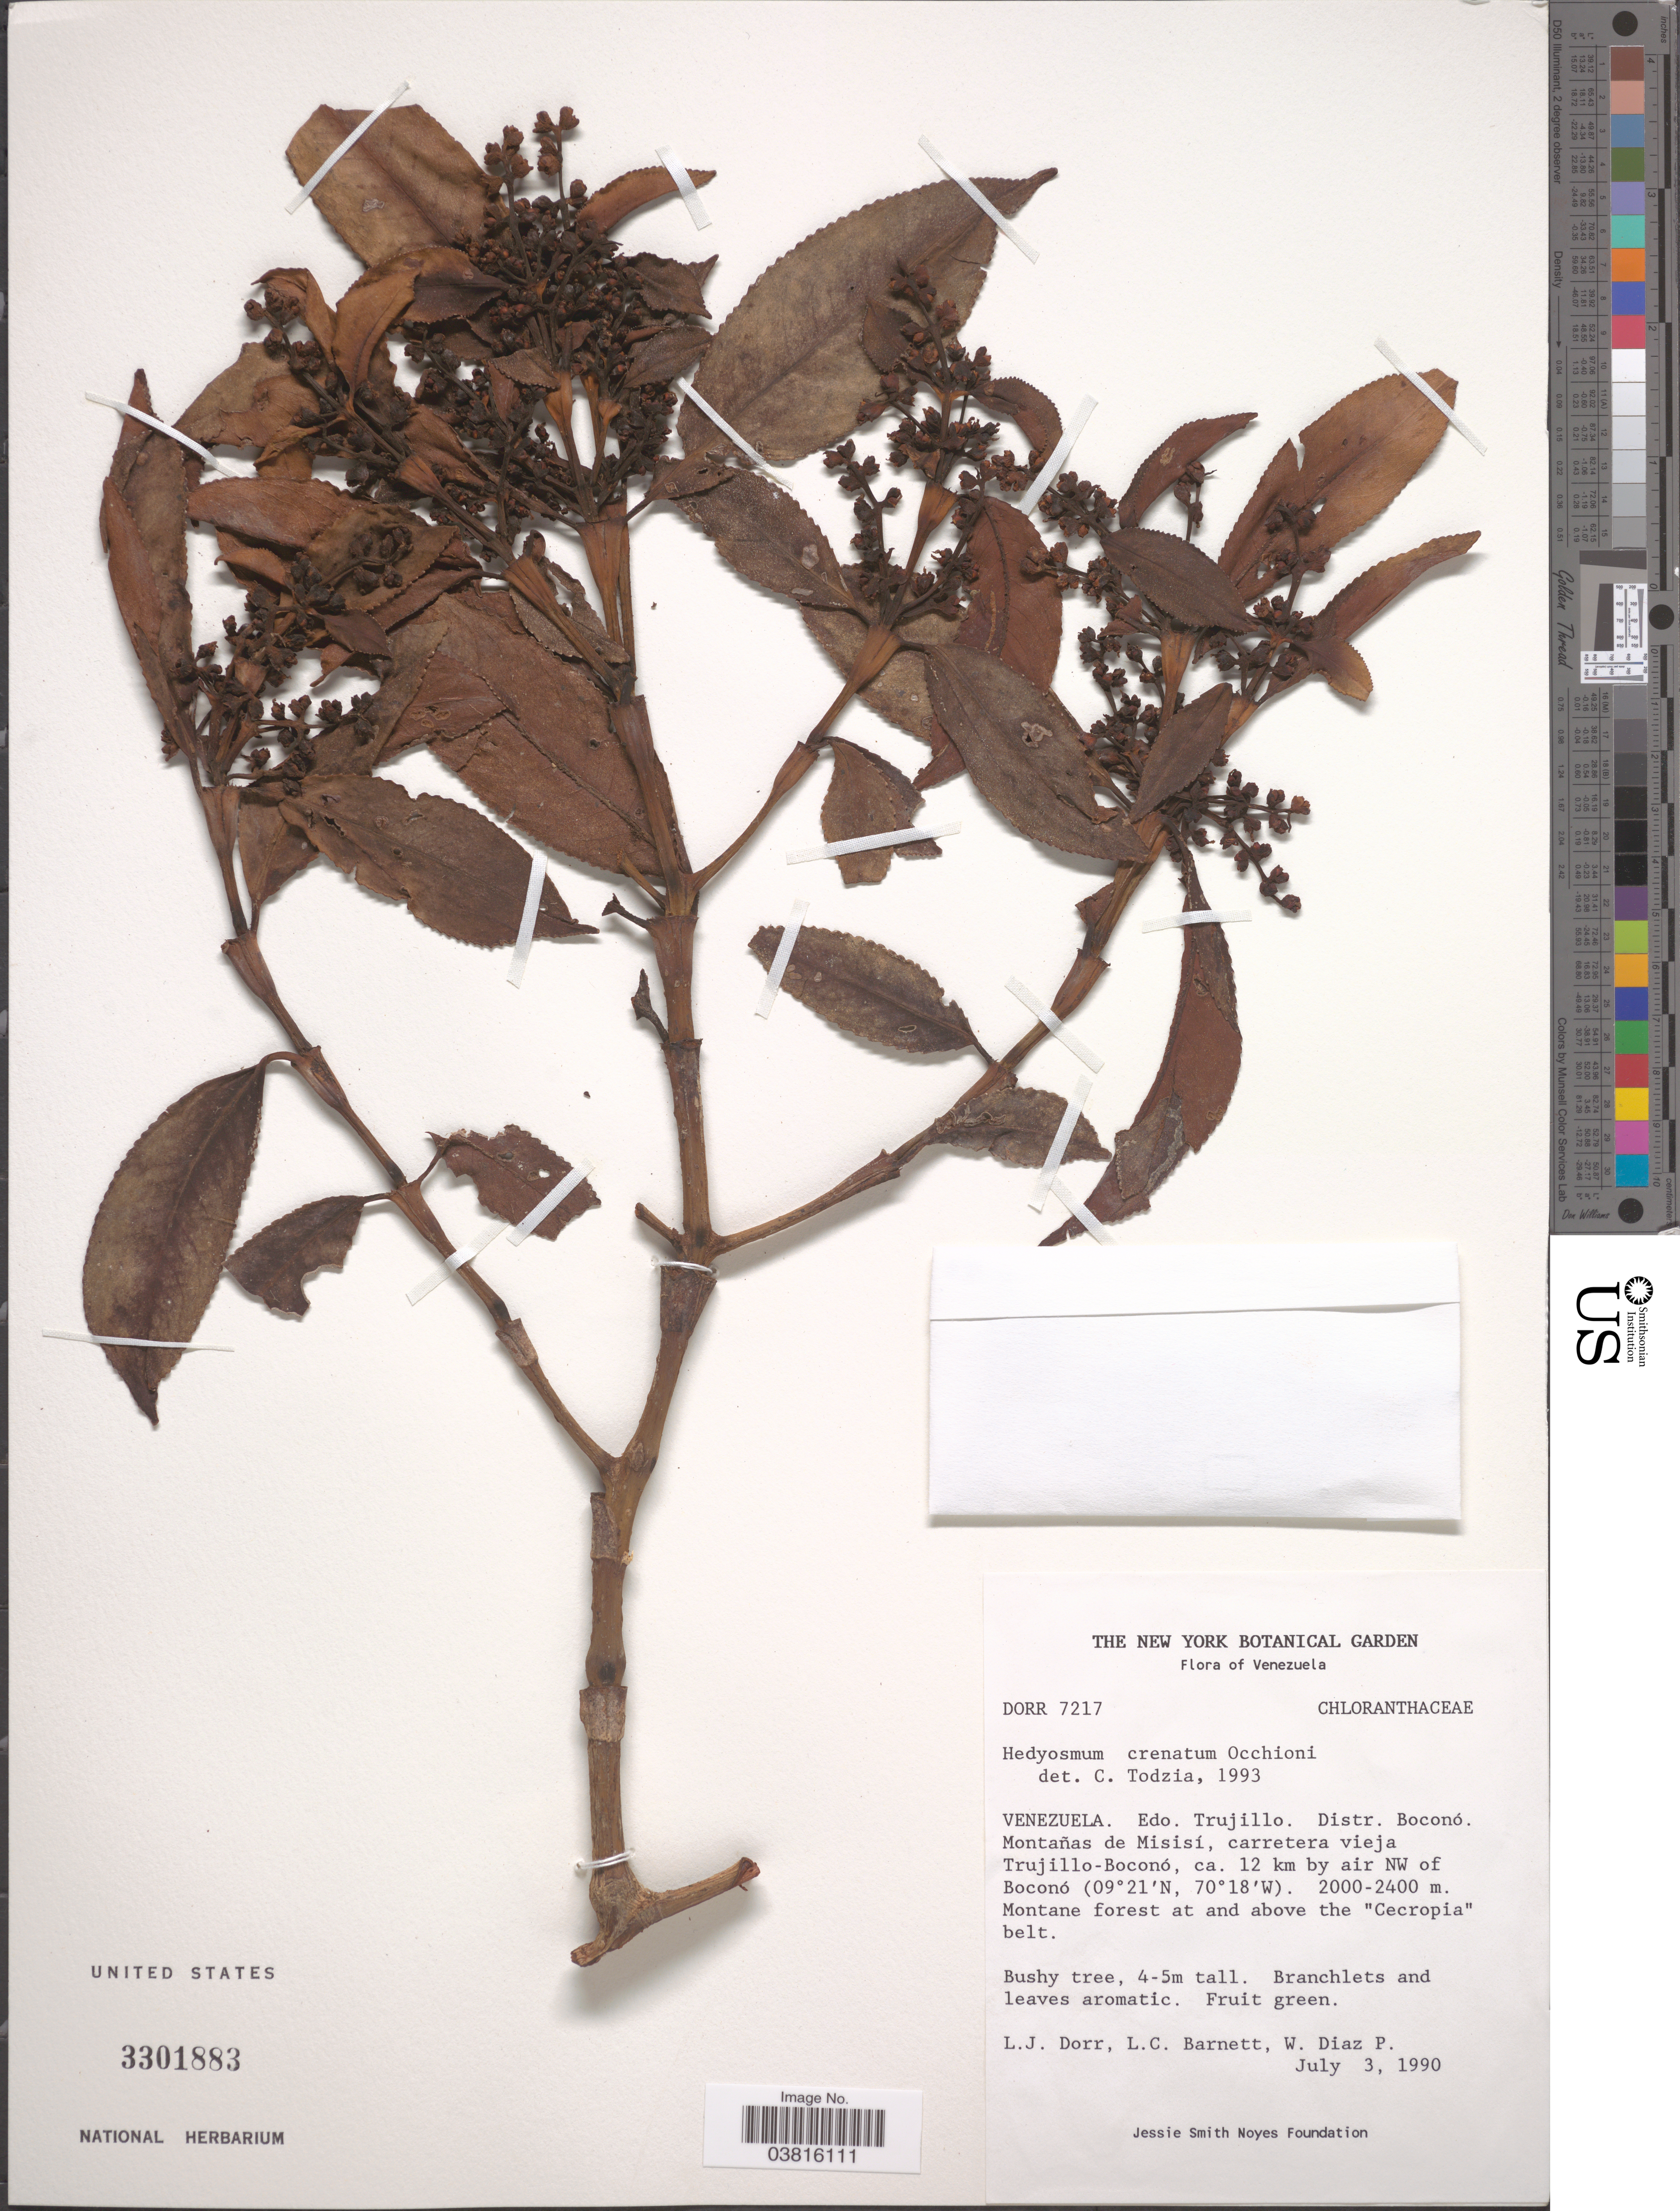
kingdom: Plantae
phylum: Tracheophyta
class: Magnoliopsida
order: Chloranthales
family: Chloranthaceae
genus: Hedyosmum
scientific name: Hedyosmum crenatum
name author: Occhioni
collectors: L. J. Dorr, L. C. Barnett & W. Díaz P.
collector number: DORR 7217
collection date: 1990-07-03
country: Venezuela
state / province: Trujillo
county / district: Boconó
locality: Montañas de Misisi, carretera vieja Trujillo-Boconó, ca. 12 km by air NW of Boconó.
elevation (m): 2000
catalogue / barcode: US 3301883